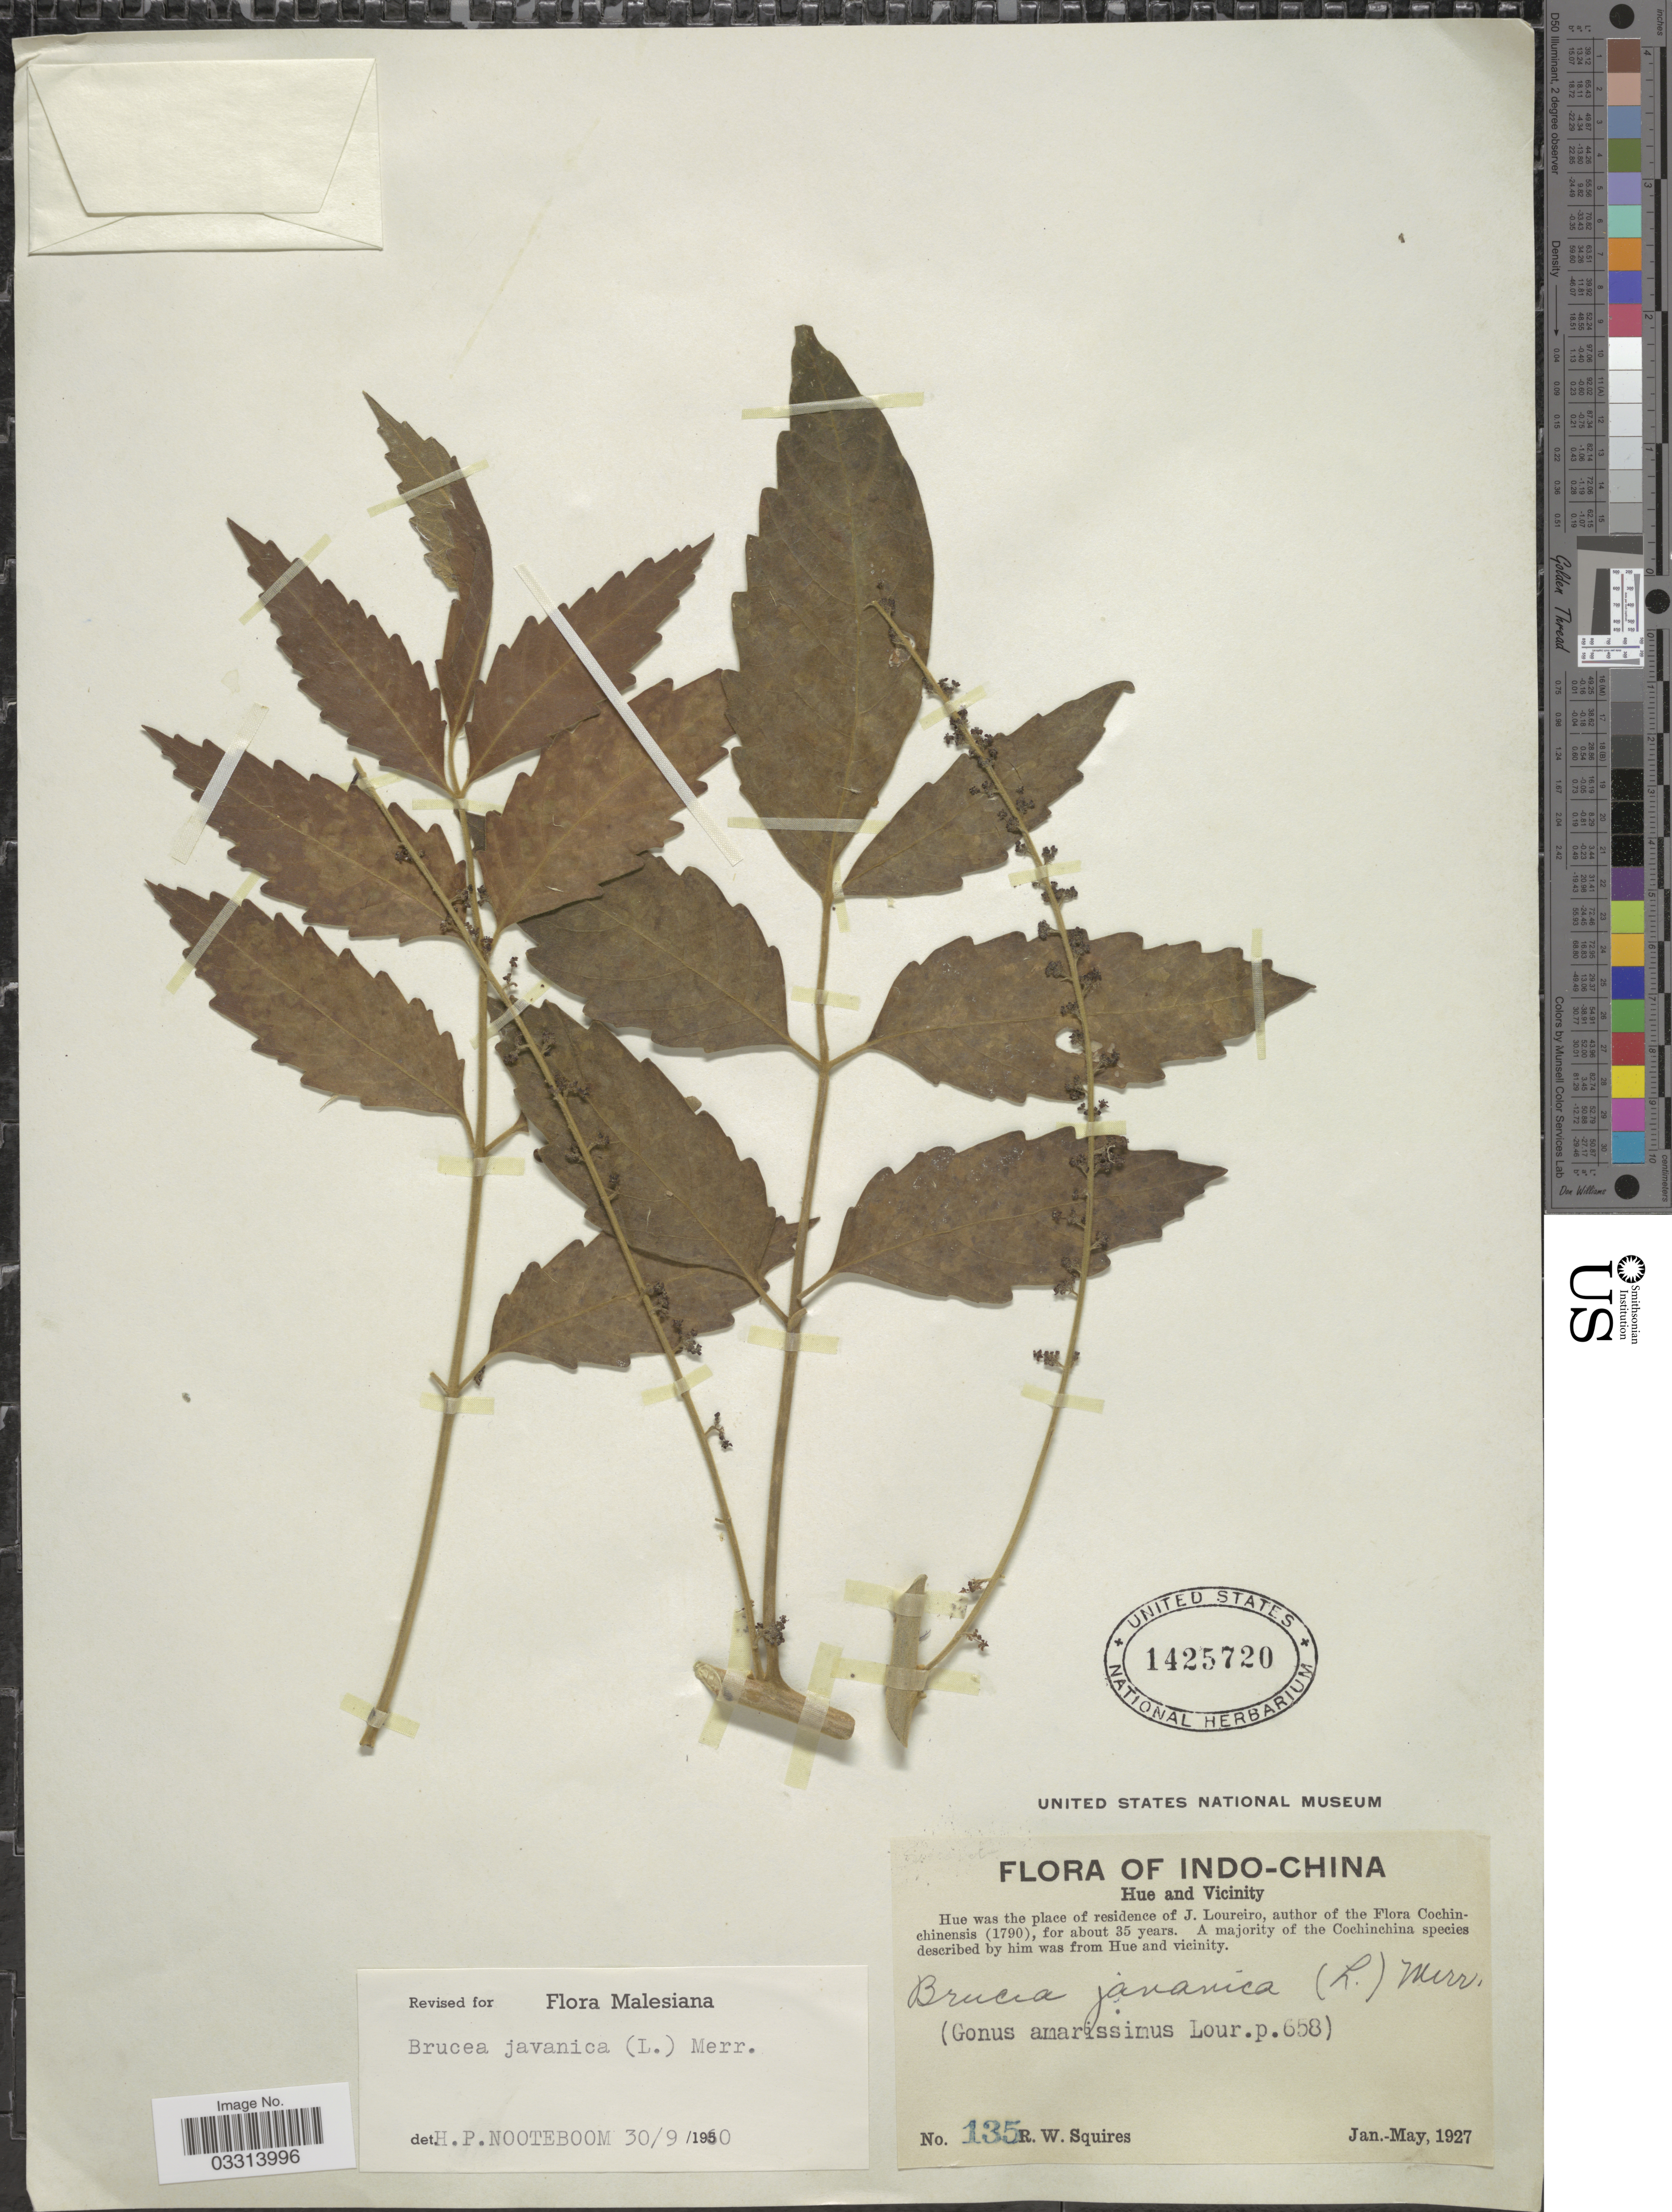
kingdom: Plantae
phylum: Tracheophyta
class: Magnoliopsida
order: Sapindales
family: Simaroubaceae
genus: Brucea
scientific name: Brucea javanica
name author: (L.) Merr.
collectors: R. Squires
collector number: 135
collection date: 1927-01/1927-05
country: Vietnam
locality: Indo-China. Hue and Vicinity.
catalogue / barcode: US 1425720